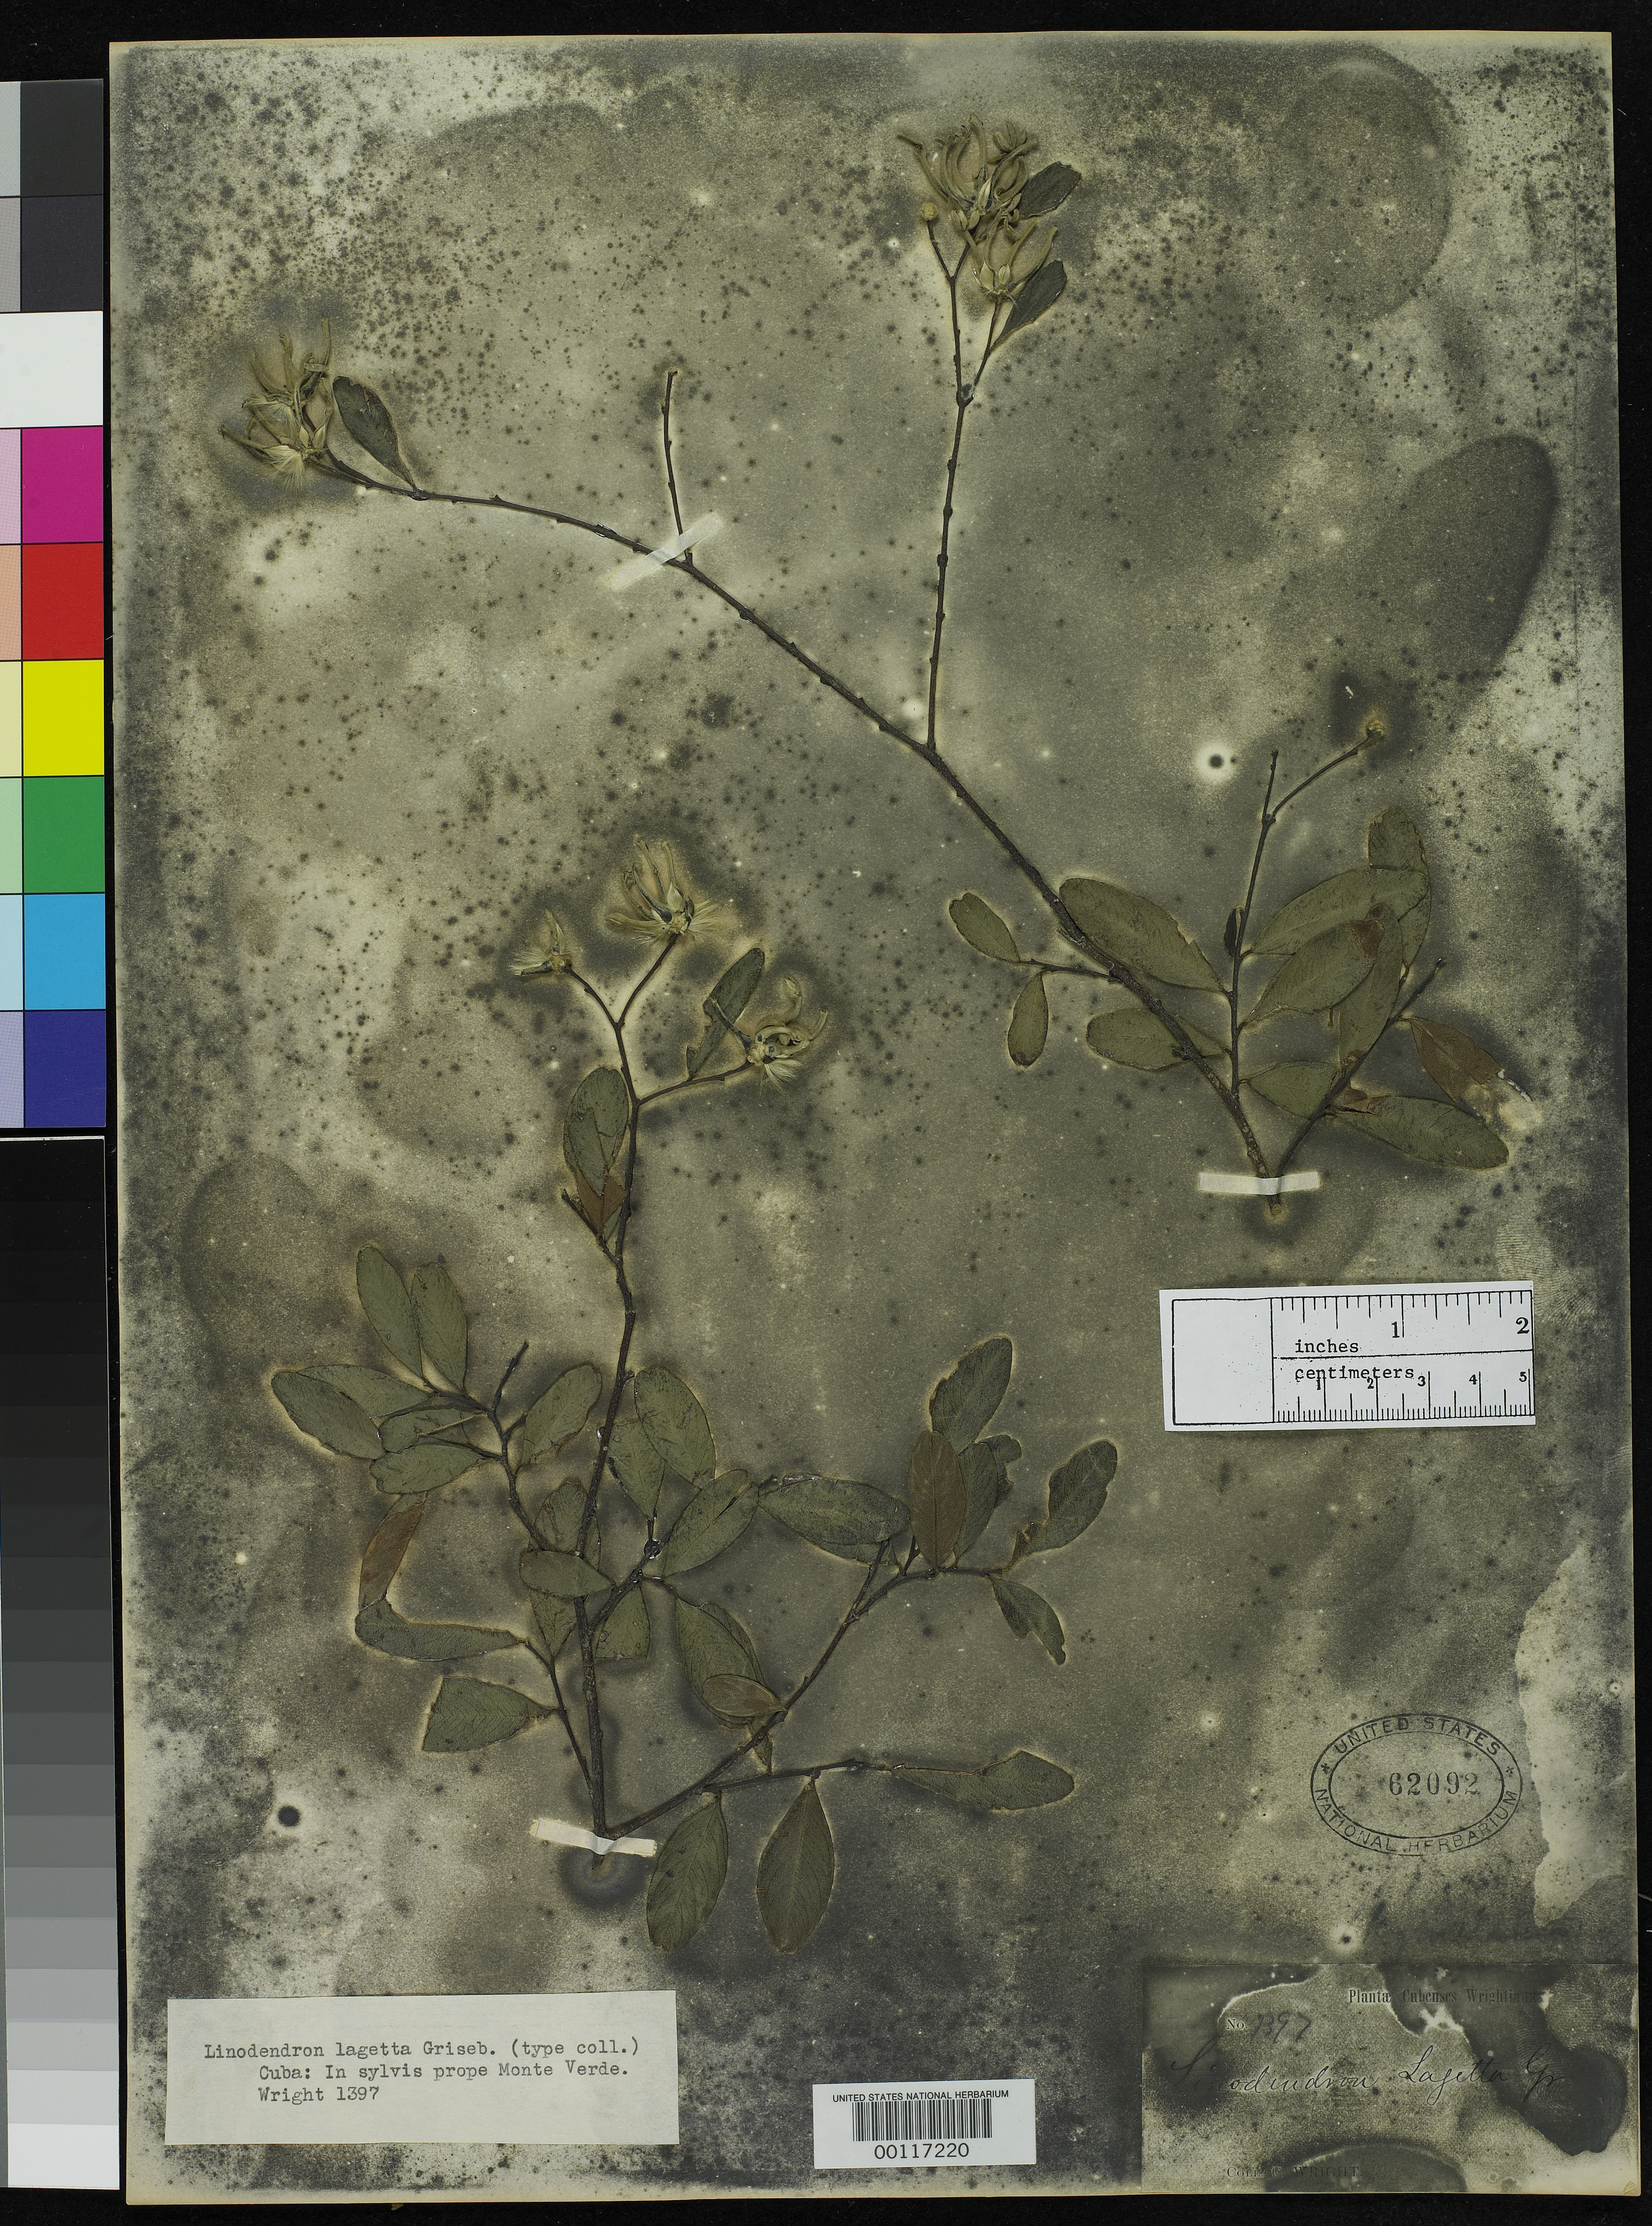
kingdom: Plantae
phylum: Tracheophyta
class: Magnoliopsida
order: Malvales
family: Thymelaeaceae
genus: Linodendron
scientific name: Linodendron lagetta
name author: Griseb.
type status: Type Collection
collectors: C. Wright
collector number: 1397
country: Cuba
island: Greater Antilles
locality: Near Mt. Verde.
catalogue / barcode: US 62092